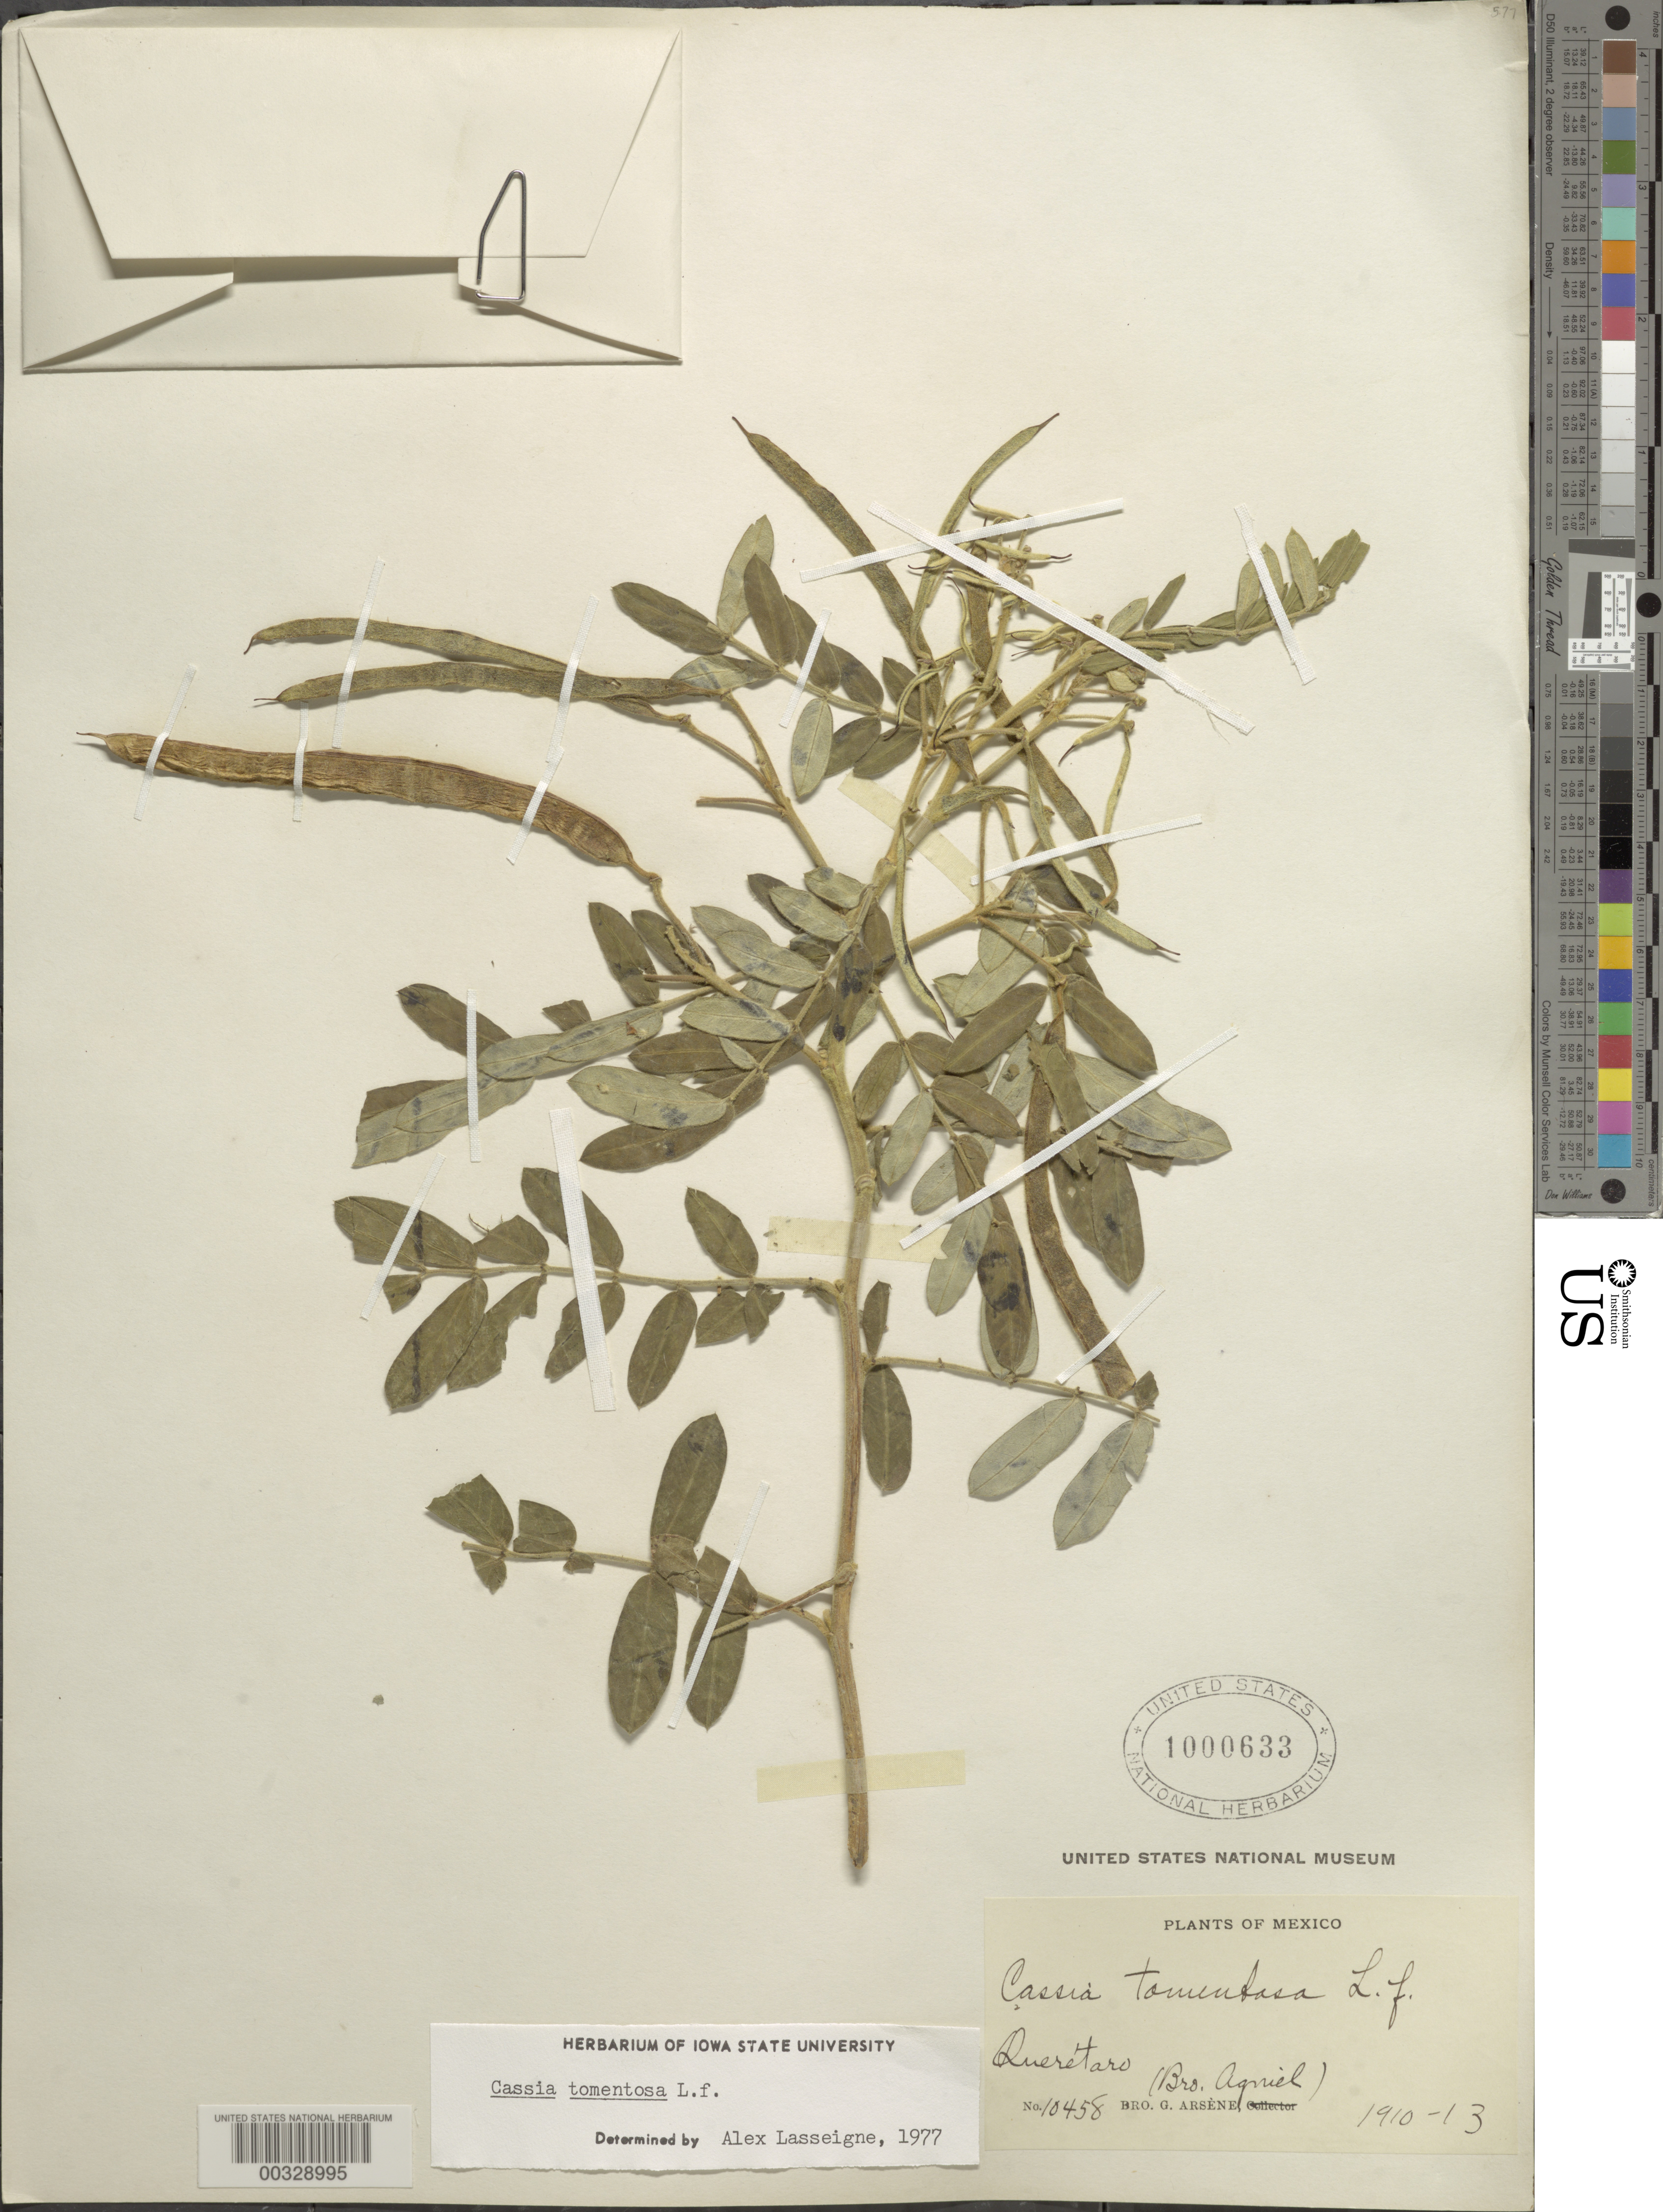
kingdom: Plantae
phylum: Tracheophyta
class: Magnoliopsida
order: Fabales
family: Fabaceae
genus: Senna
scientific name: Senna multiglandulosa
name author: (Jacq.) H.S. Irwin & Barneby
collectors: Bro. G. Arsène & Bro. Agniel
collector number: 10458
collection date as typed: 1910 to -- -- 1913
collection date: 1910/1913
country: Mexico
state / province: Querétaro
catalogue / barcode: US 1000633